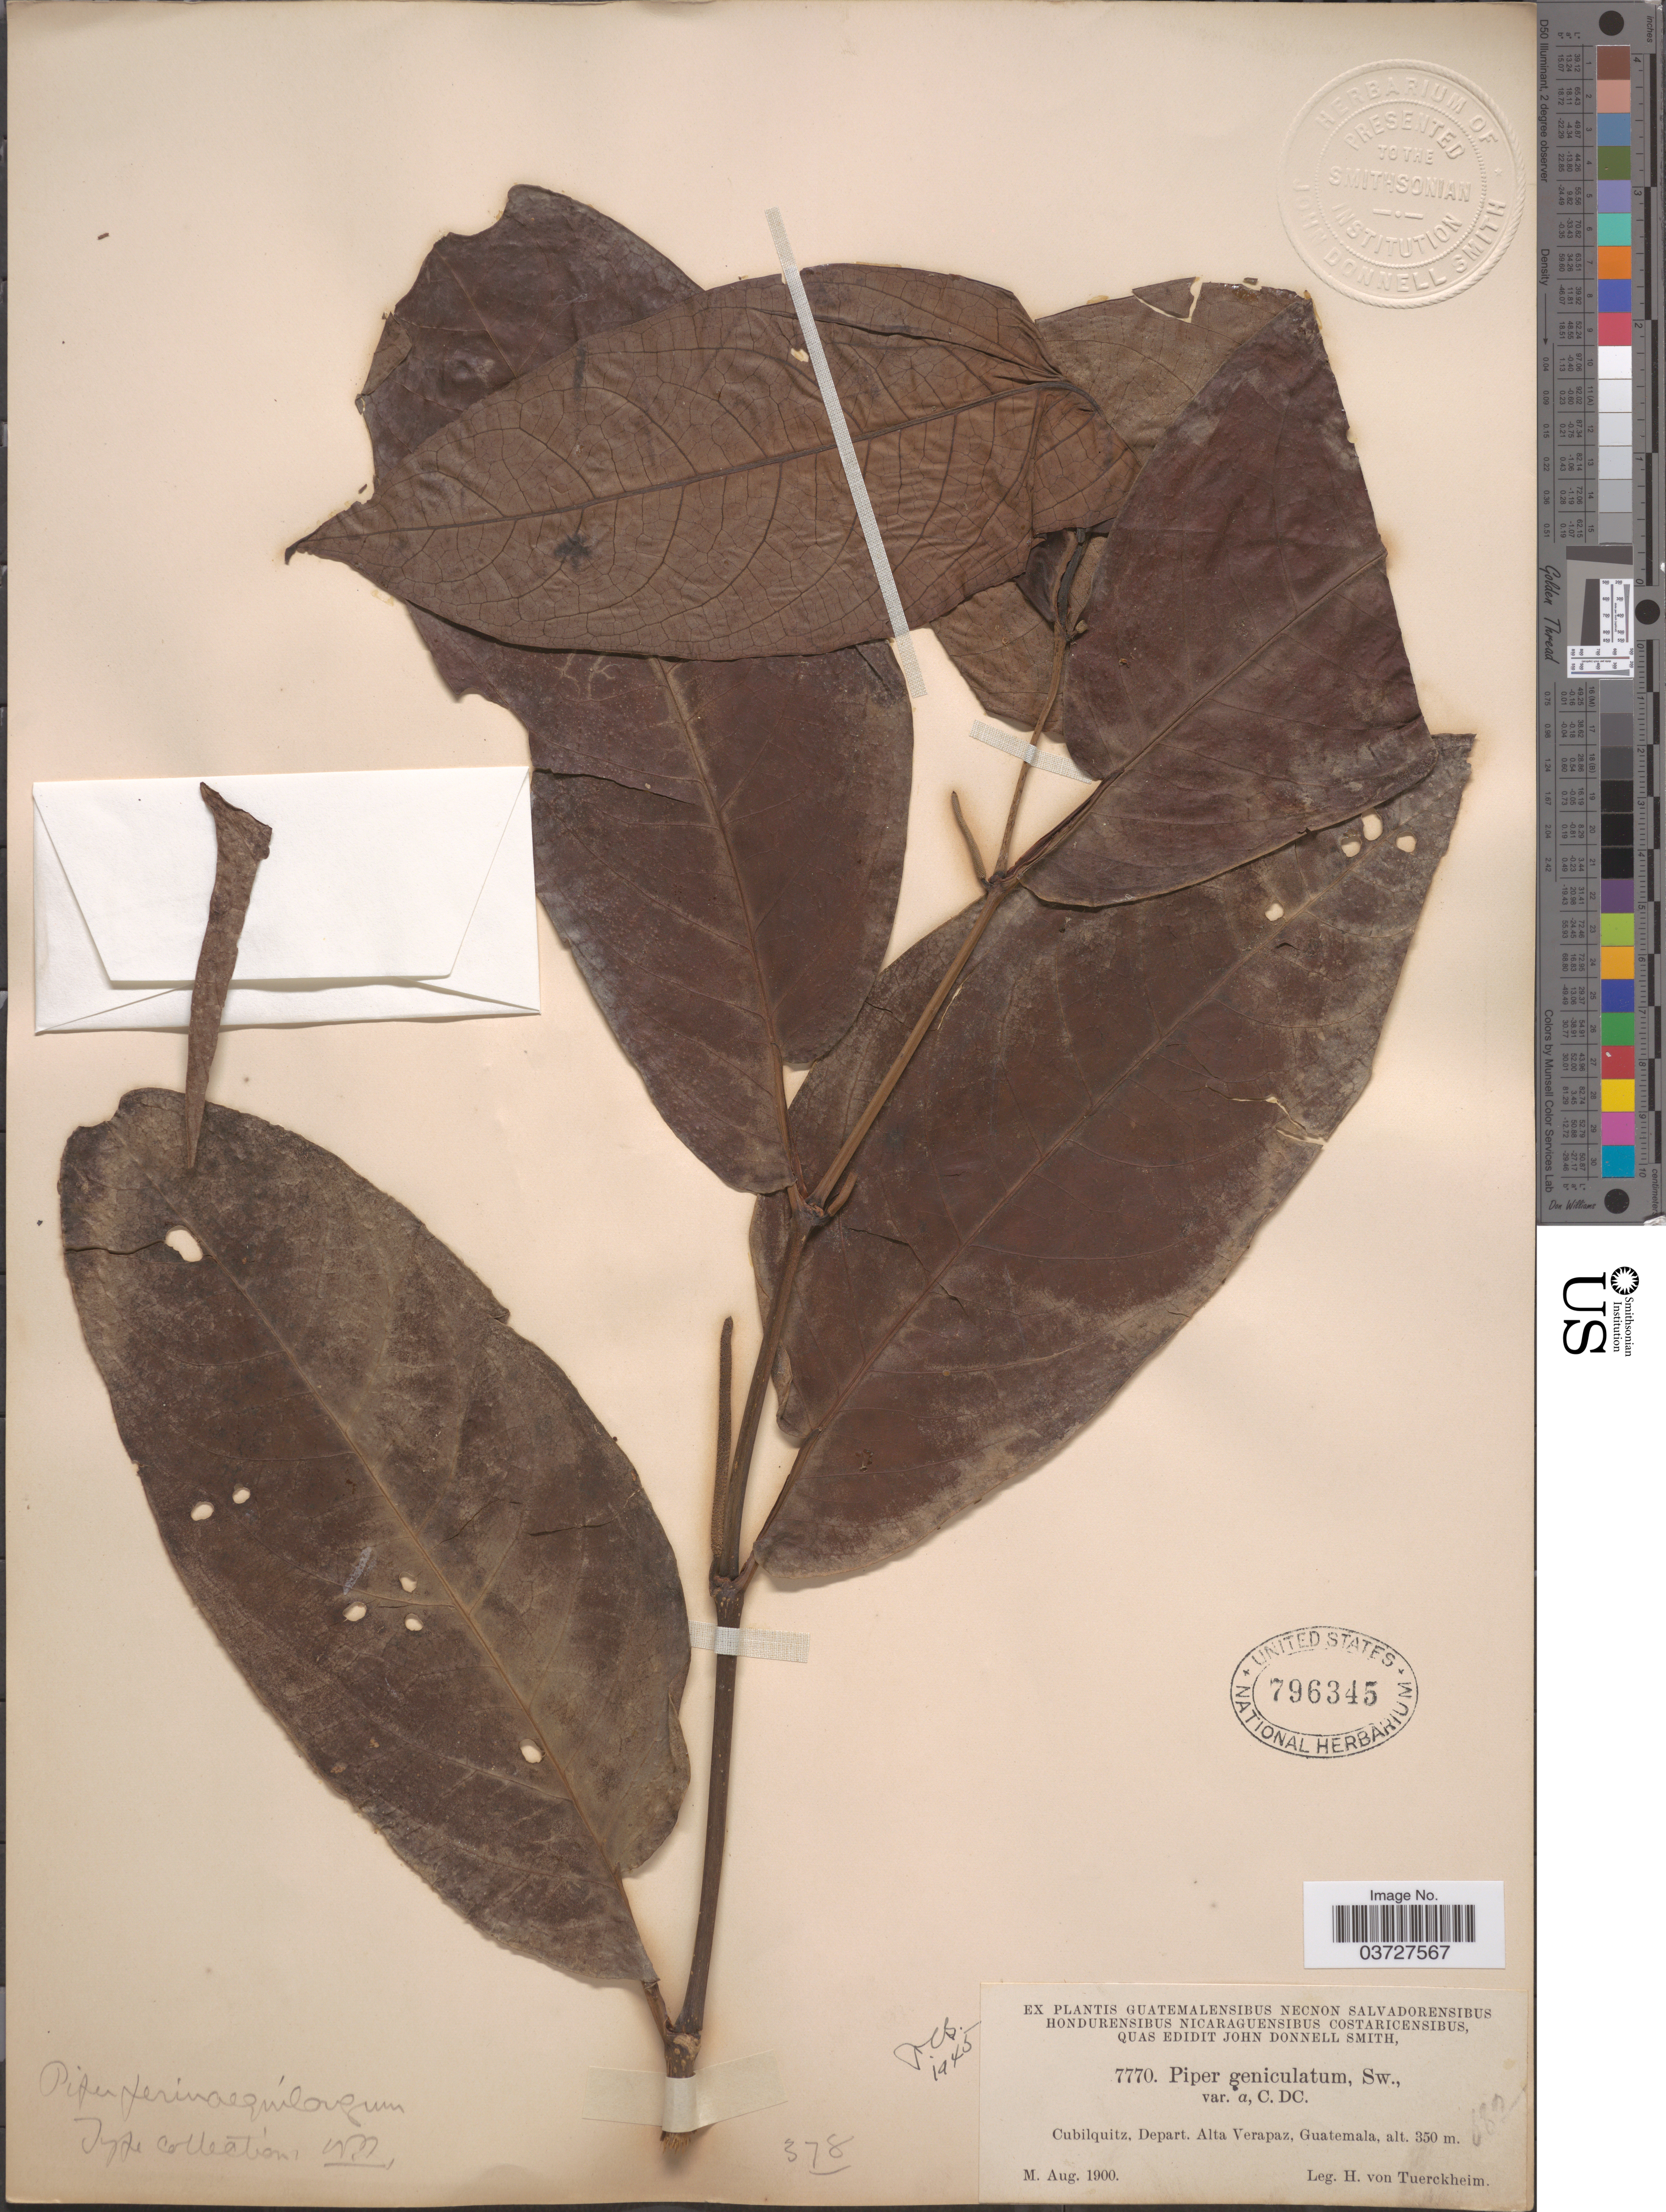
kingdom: Plantae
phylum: Tracheophyta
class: Magnoliopsida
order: Piperales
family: Piperaceae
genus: Piper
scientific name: Piper geniculatum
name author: Sw.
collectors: H. von Türckheim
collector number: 7770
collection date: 1900-08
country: Guatemala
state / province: Alta Verapaz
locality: Cubilquitz, Depart. Alta Verapaz.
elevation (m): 350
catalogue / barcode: US 796345